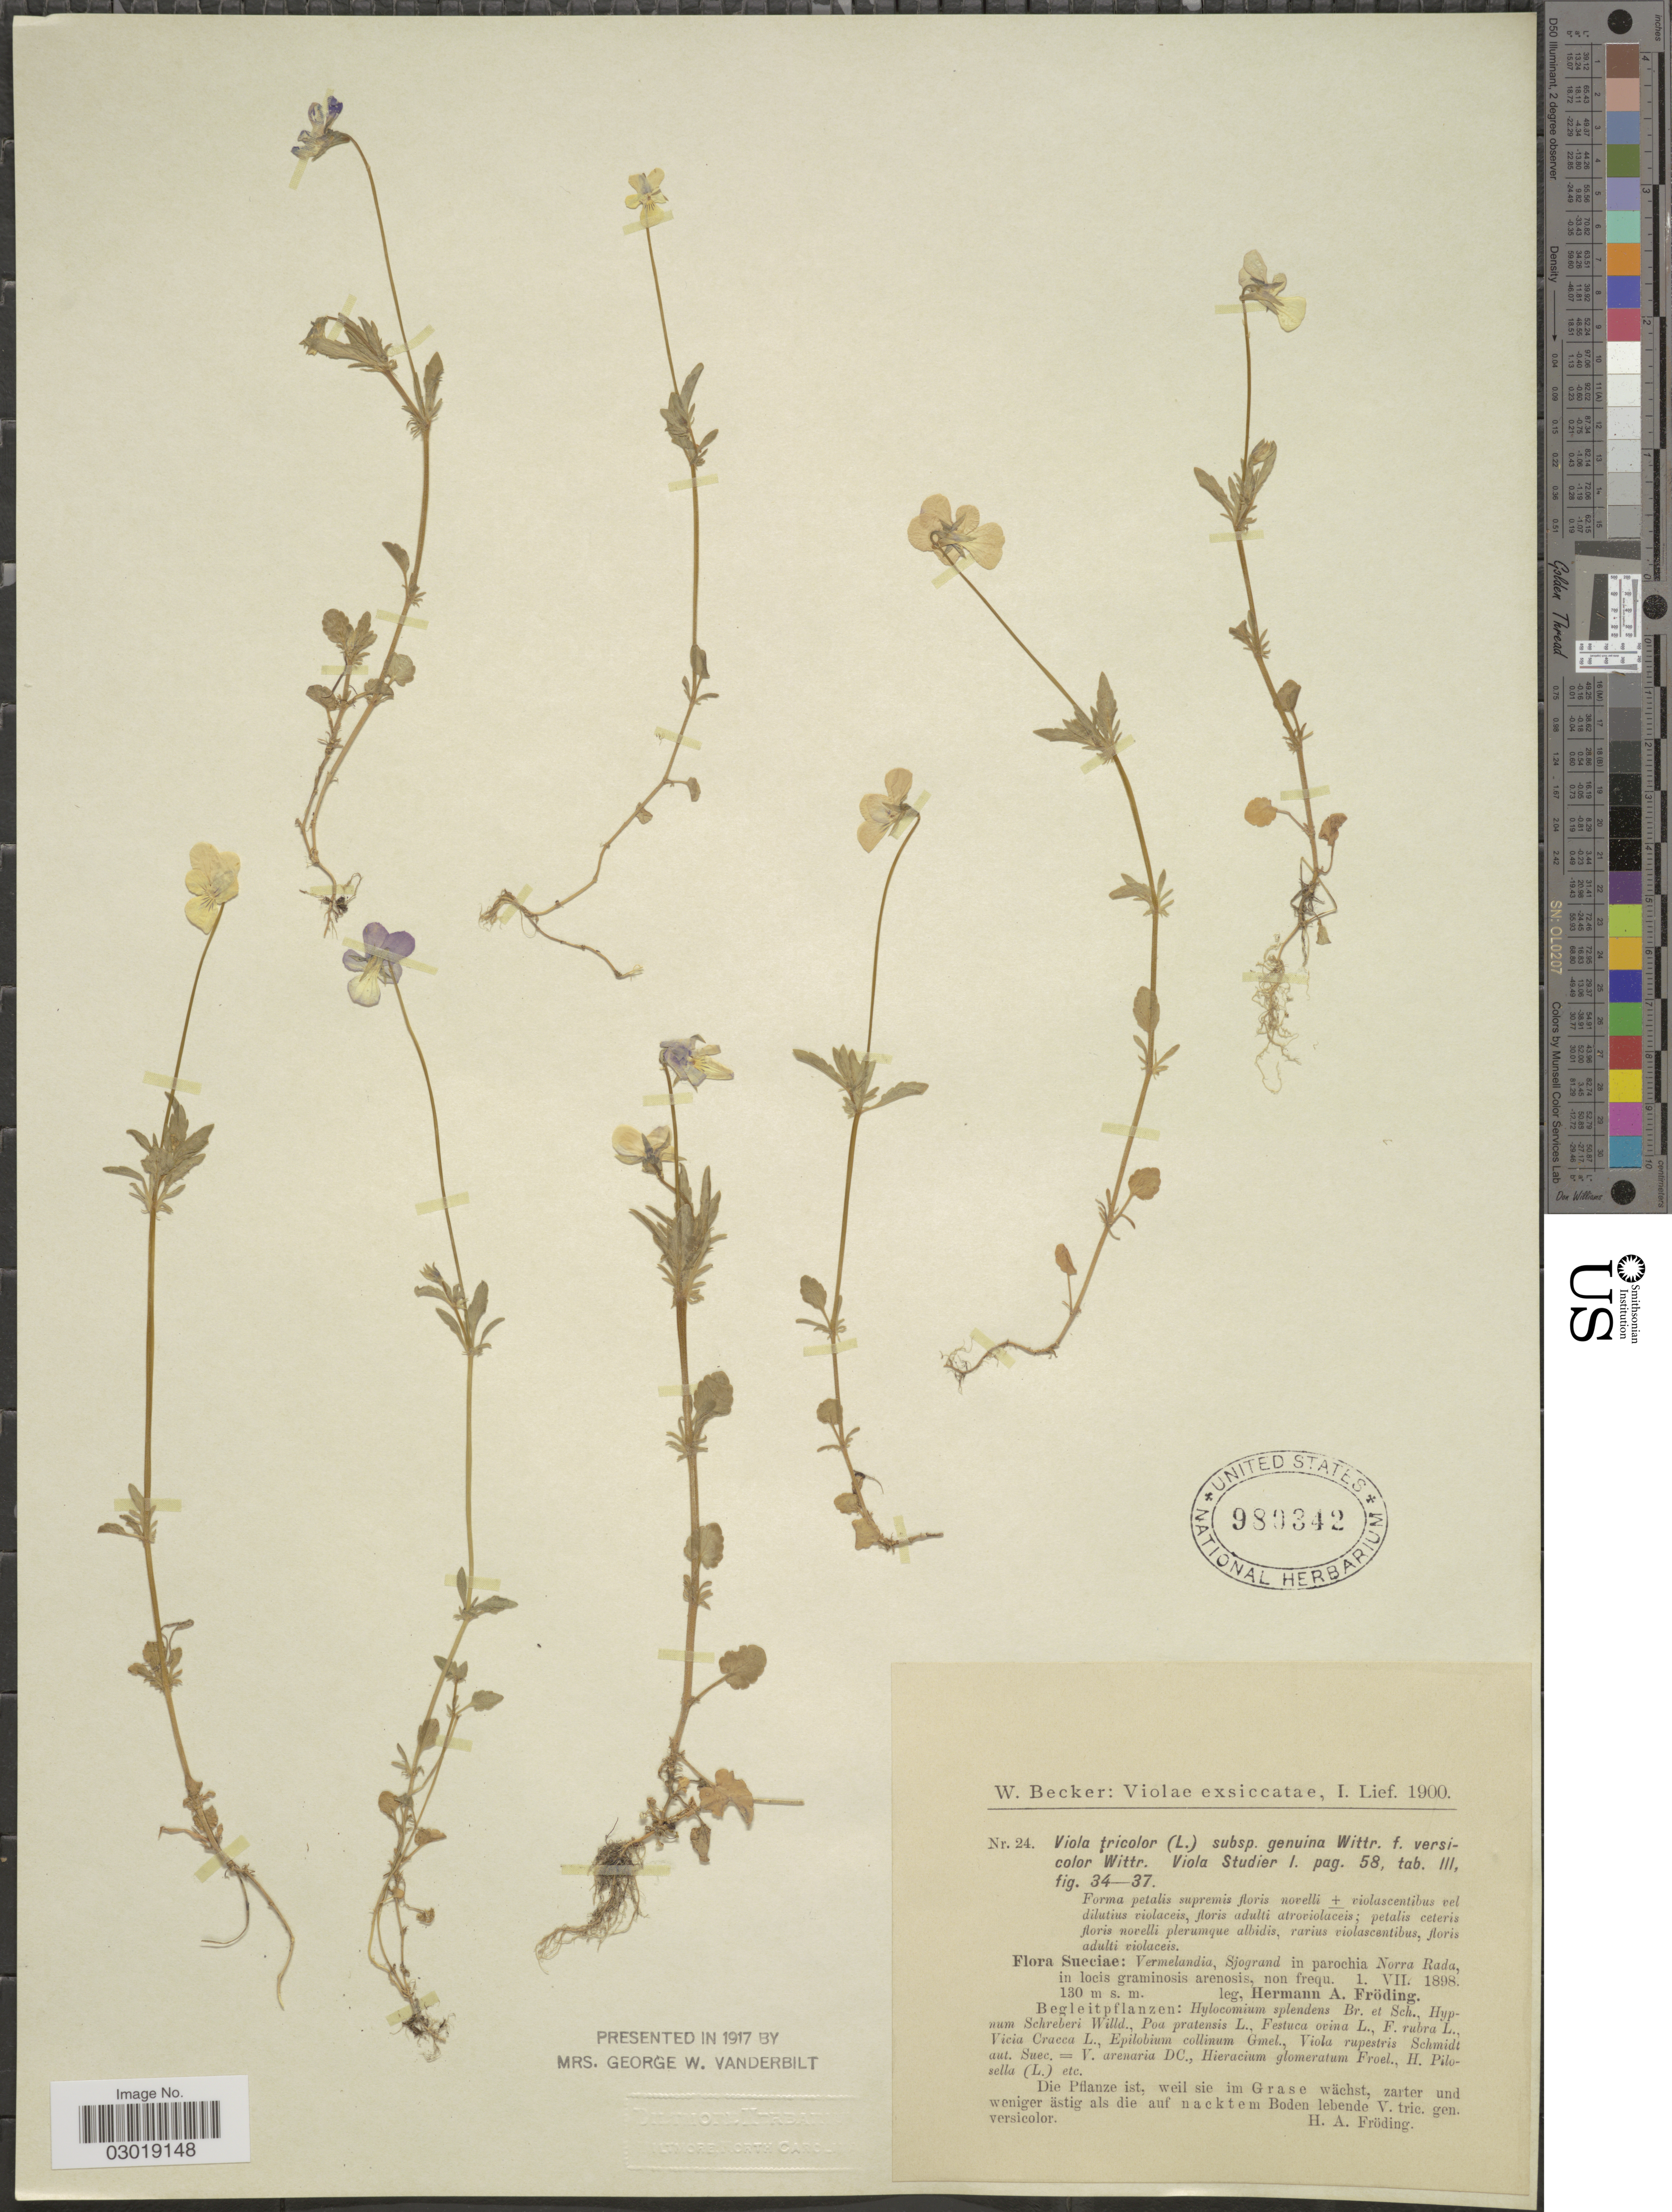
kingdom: Plantae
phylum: Tracheophyta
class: Magnoliopsida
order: Malpighiales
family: Violaceae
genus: Viola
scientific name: Viola tricolor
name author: L.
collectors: H. Froding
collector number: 24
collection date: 1898-07-01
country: Sweden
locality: Sueciae: Vermelandia, Sjogrand in parochia Norra Rada, in locis graminosis arenosis, non frequ.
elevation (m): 130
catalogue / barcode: US 980342